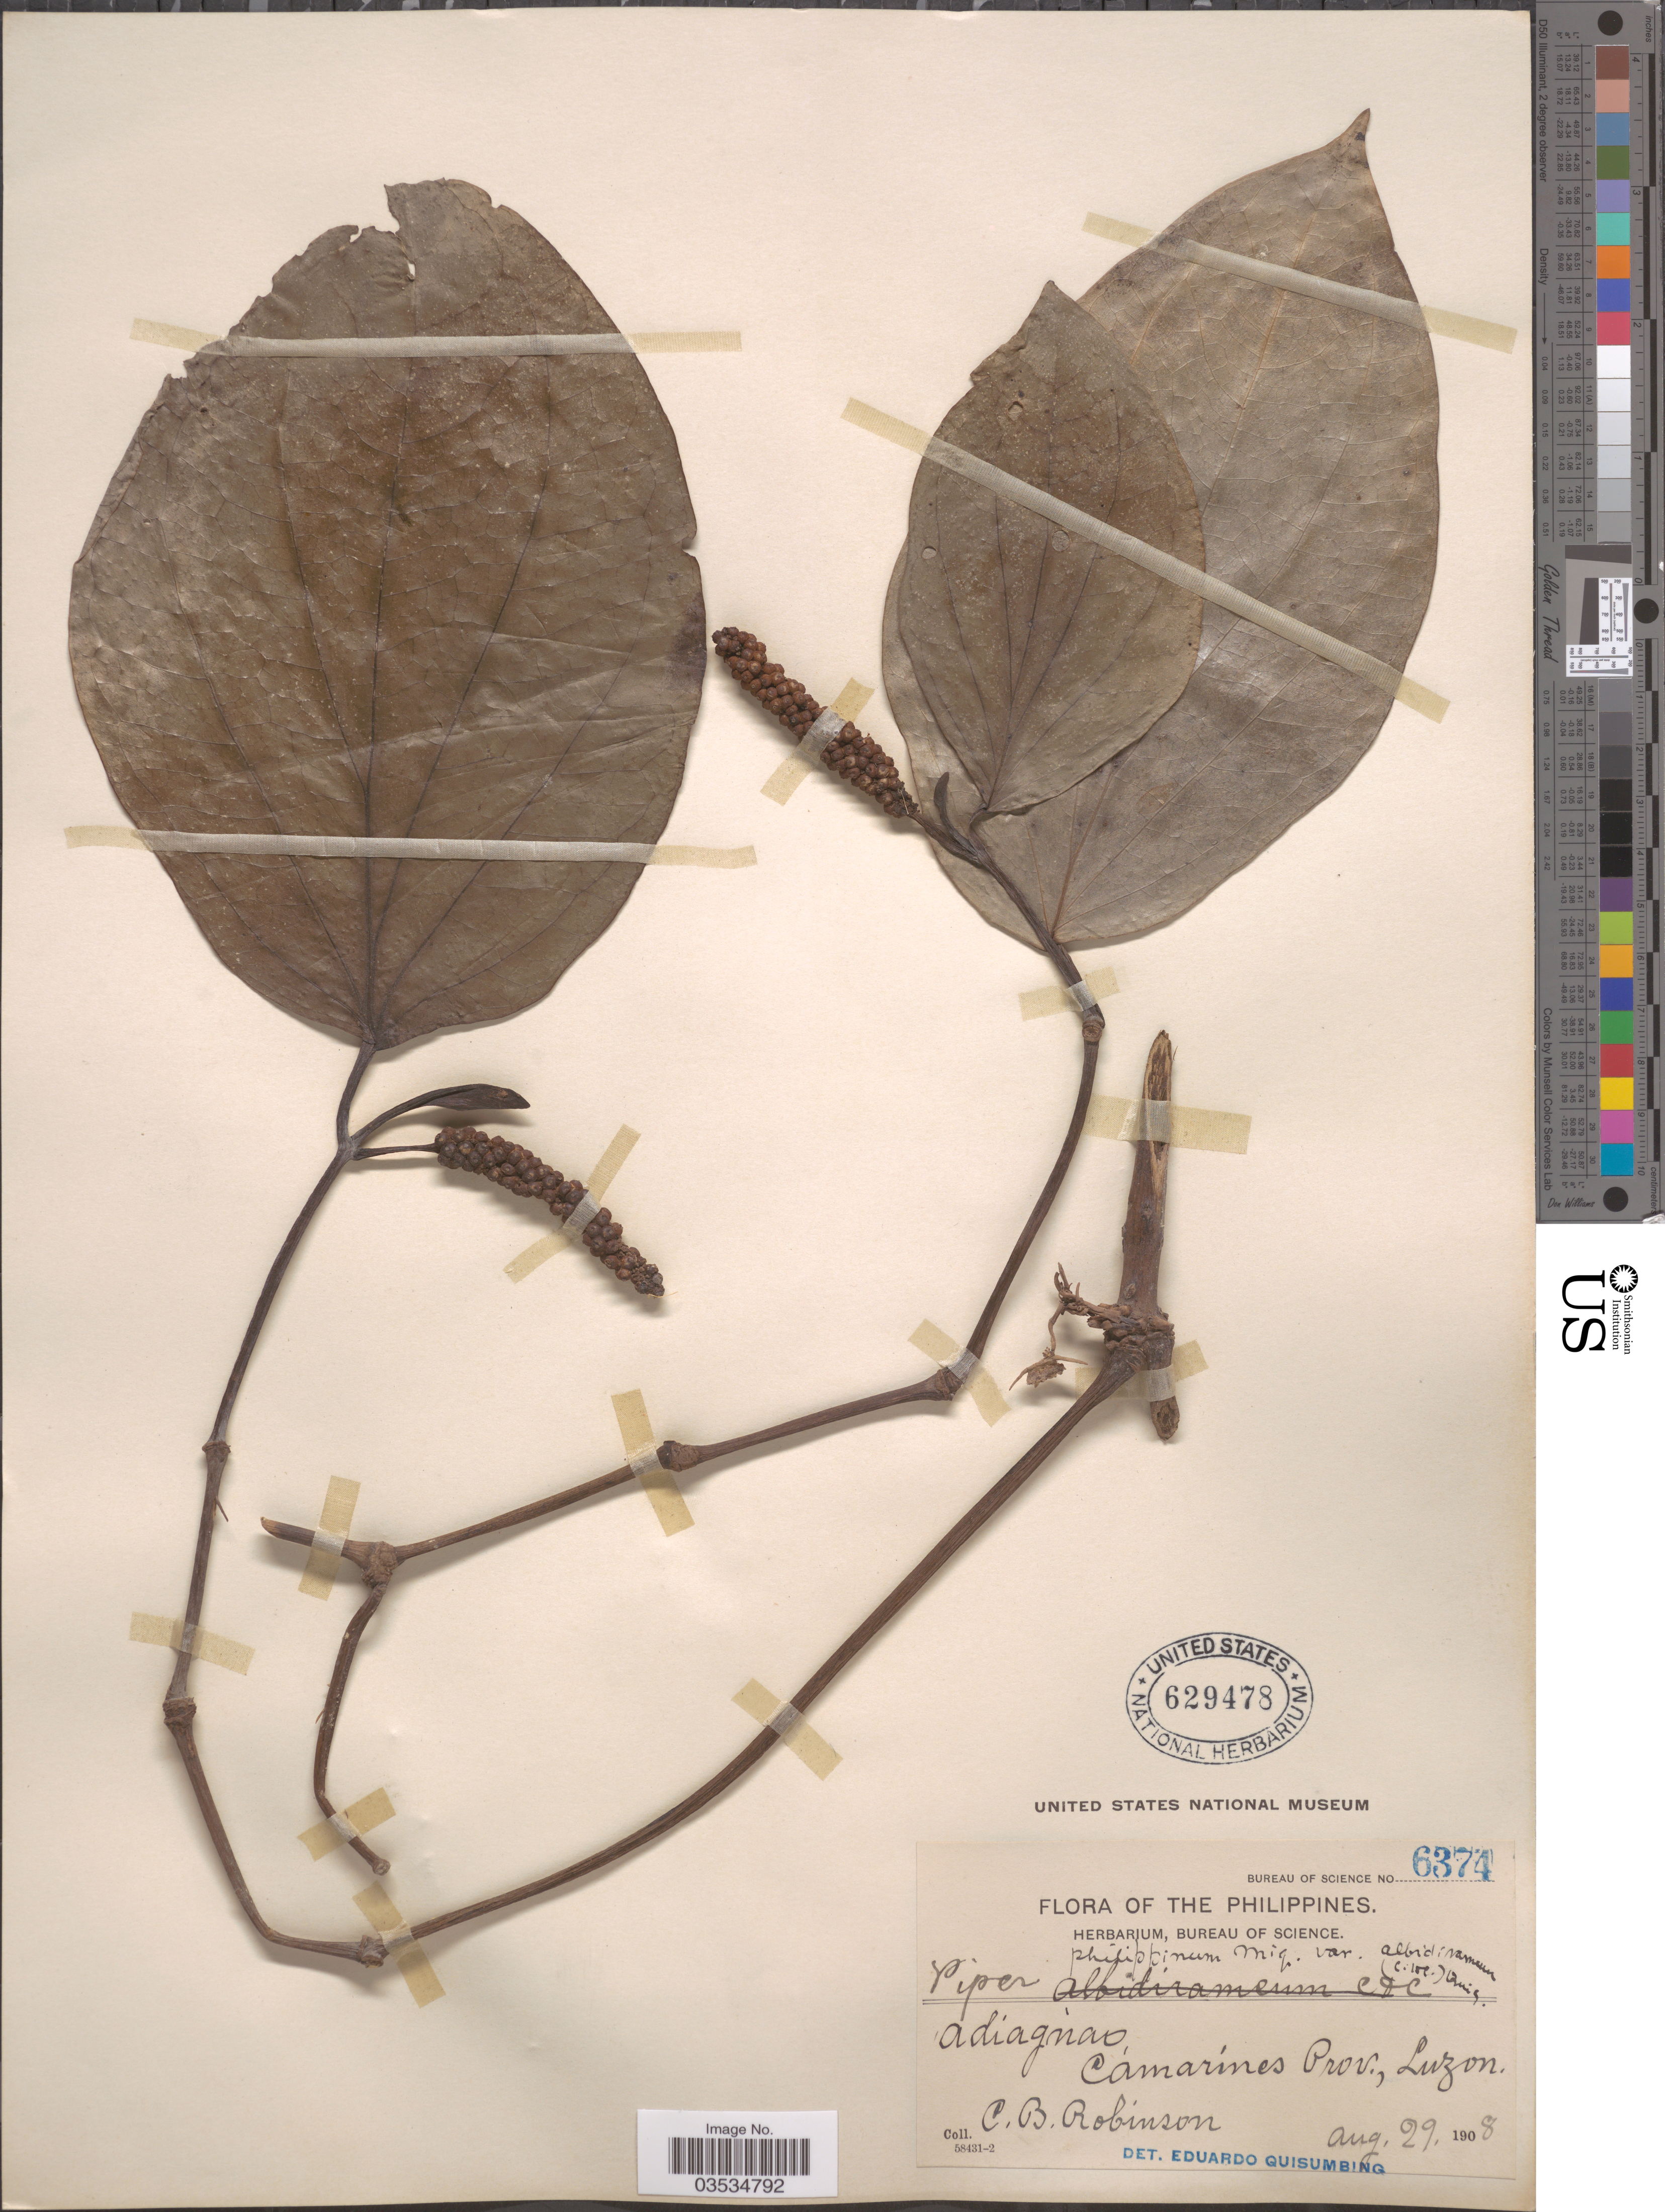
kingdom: Plantae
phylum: Tracheophyta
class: Magnoliopsida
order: Piperales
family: Piperaceae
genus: Piper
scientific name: Piper philippinum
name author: Miq.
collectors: C. Robinson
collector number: Bureau of Science 6374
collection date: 1908-08-29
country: Philippines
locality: Adiagnao. Camarines Prov., Luzon.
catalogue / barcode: US 629478